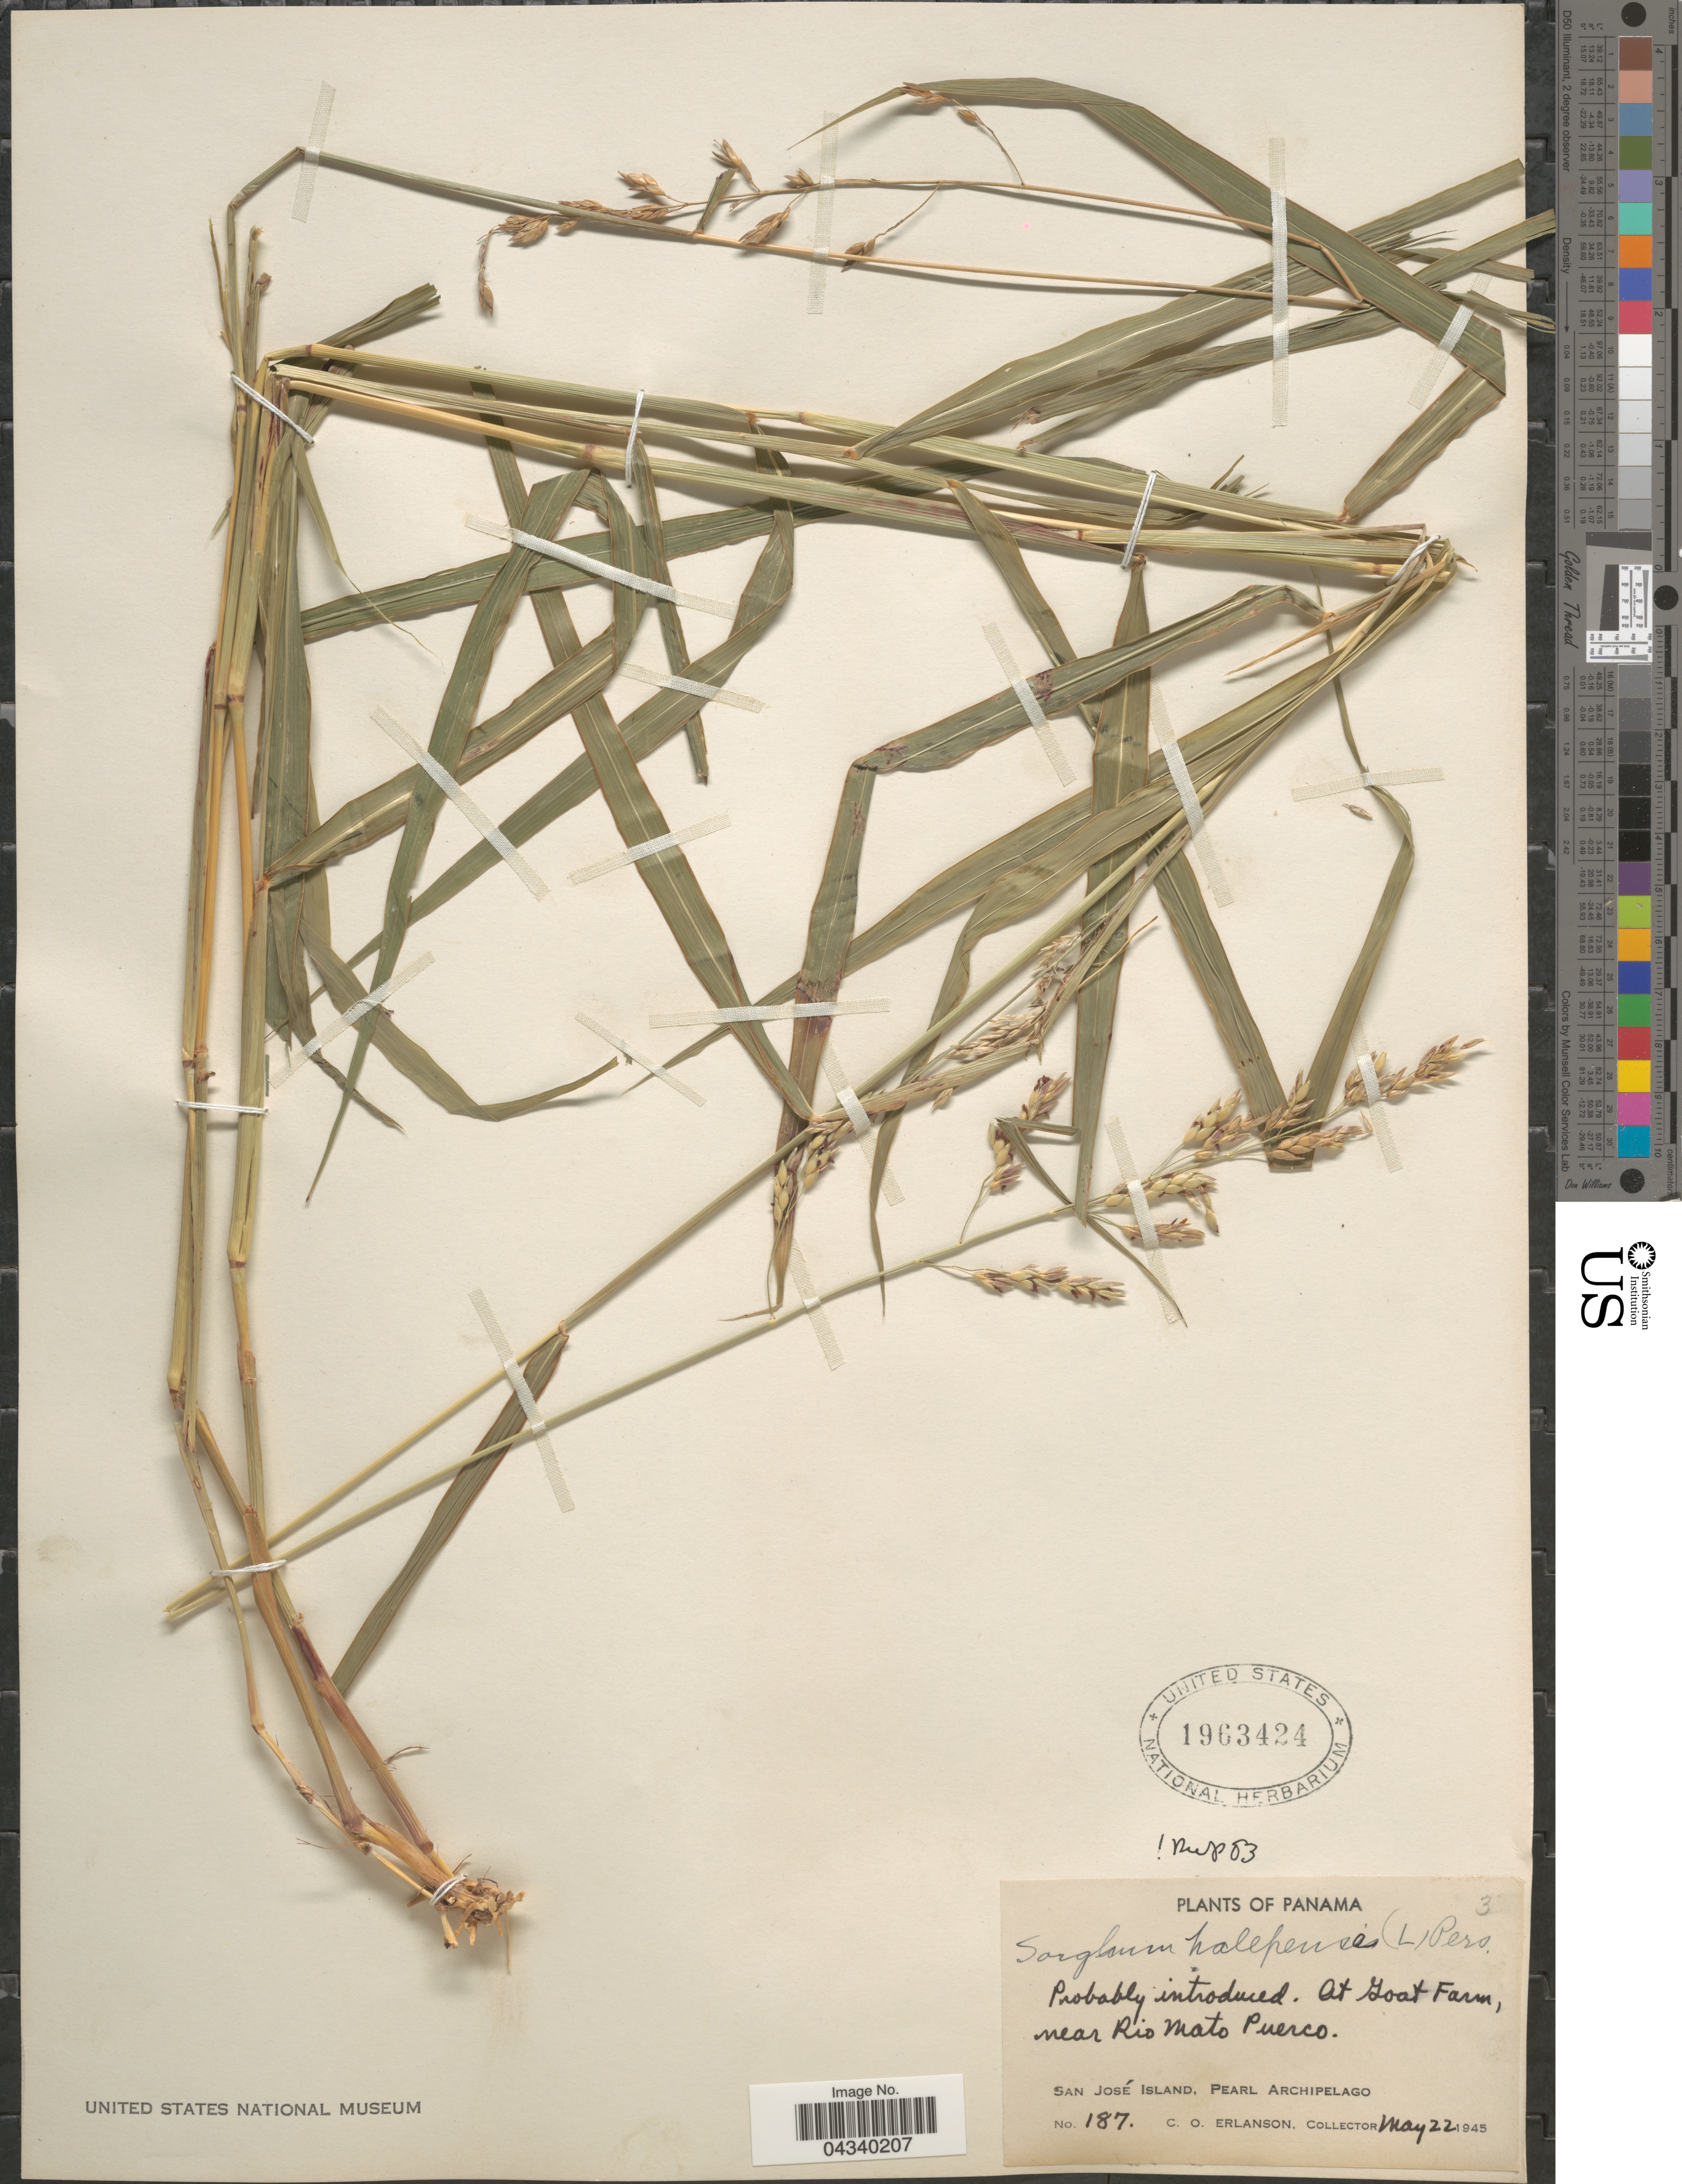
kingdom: Plantae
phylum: Tracheophyta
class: Liliopsida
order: Poales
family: Poaceae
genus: Sorghum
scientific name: Sorghum halepense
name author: (L.) Pers.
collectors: C. O. Erlanson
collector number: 187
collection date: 1945-05-22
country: Panama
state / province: Panamá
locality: Near Rio Mato Puerco. San José Island, Pearl Archipelago.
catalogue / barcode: US 1963424